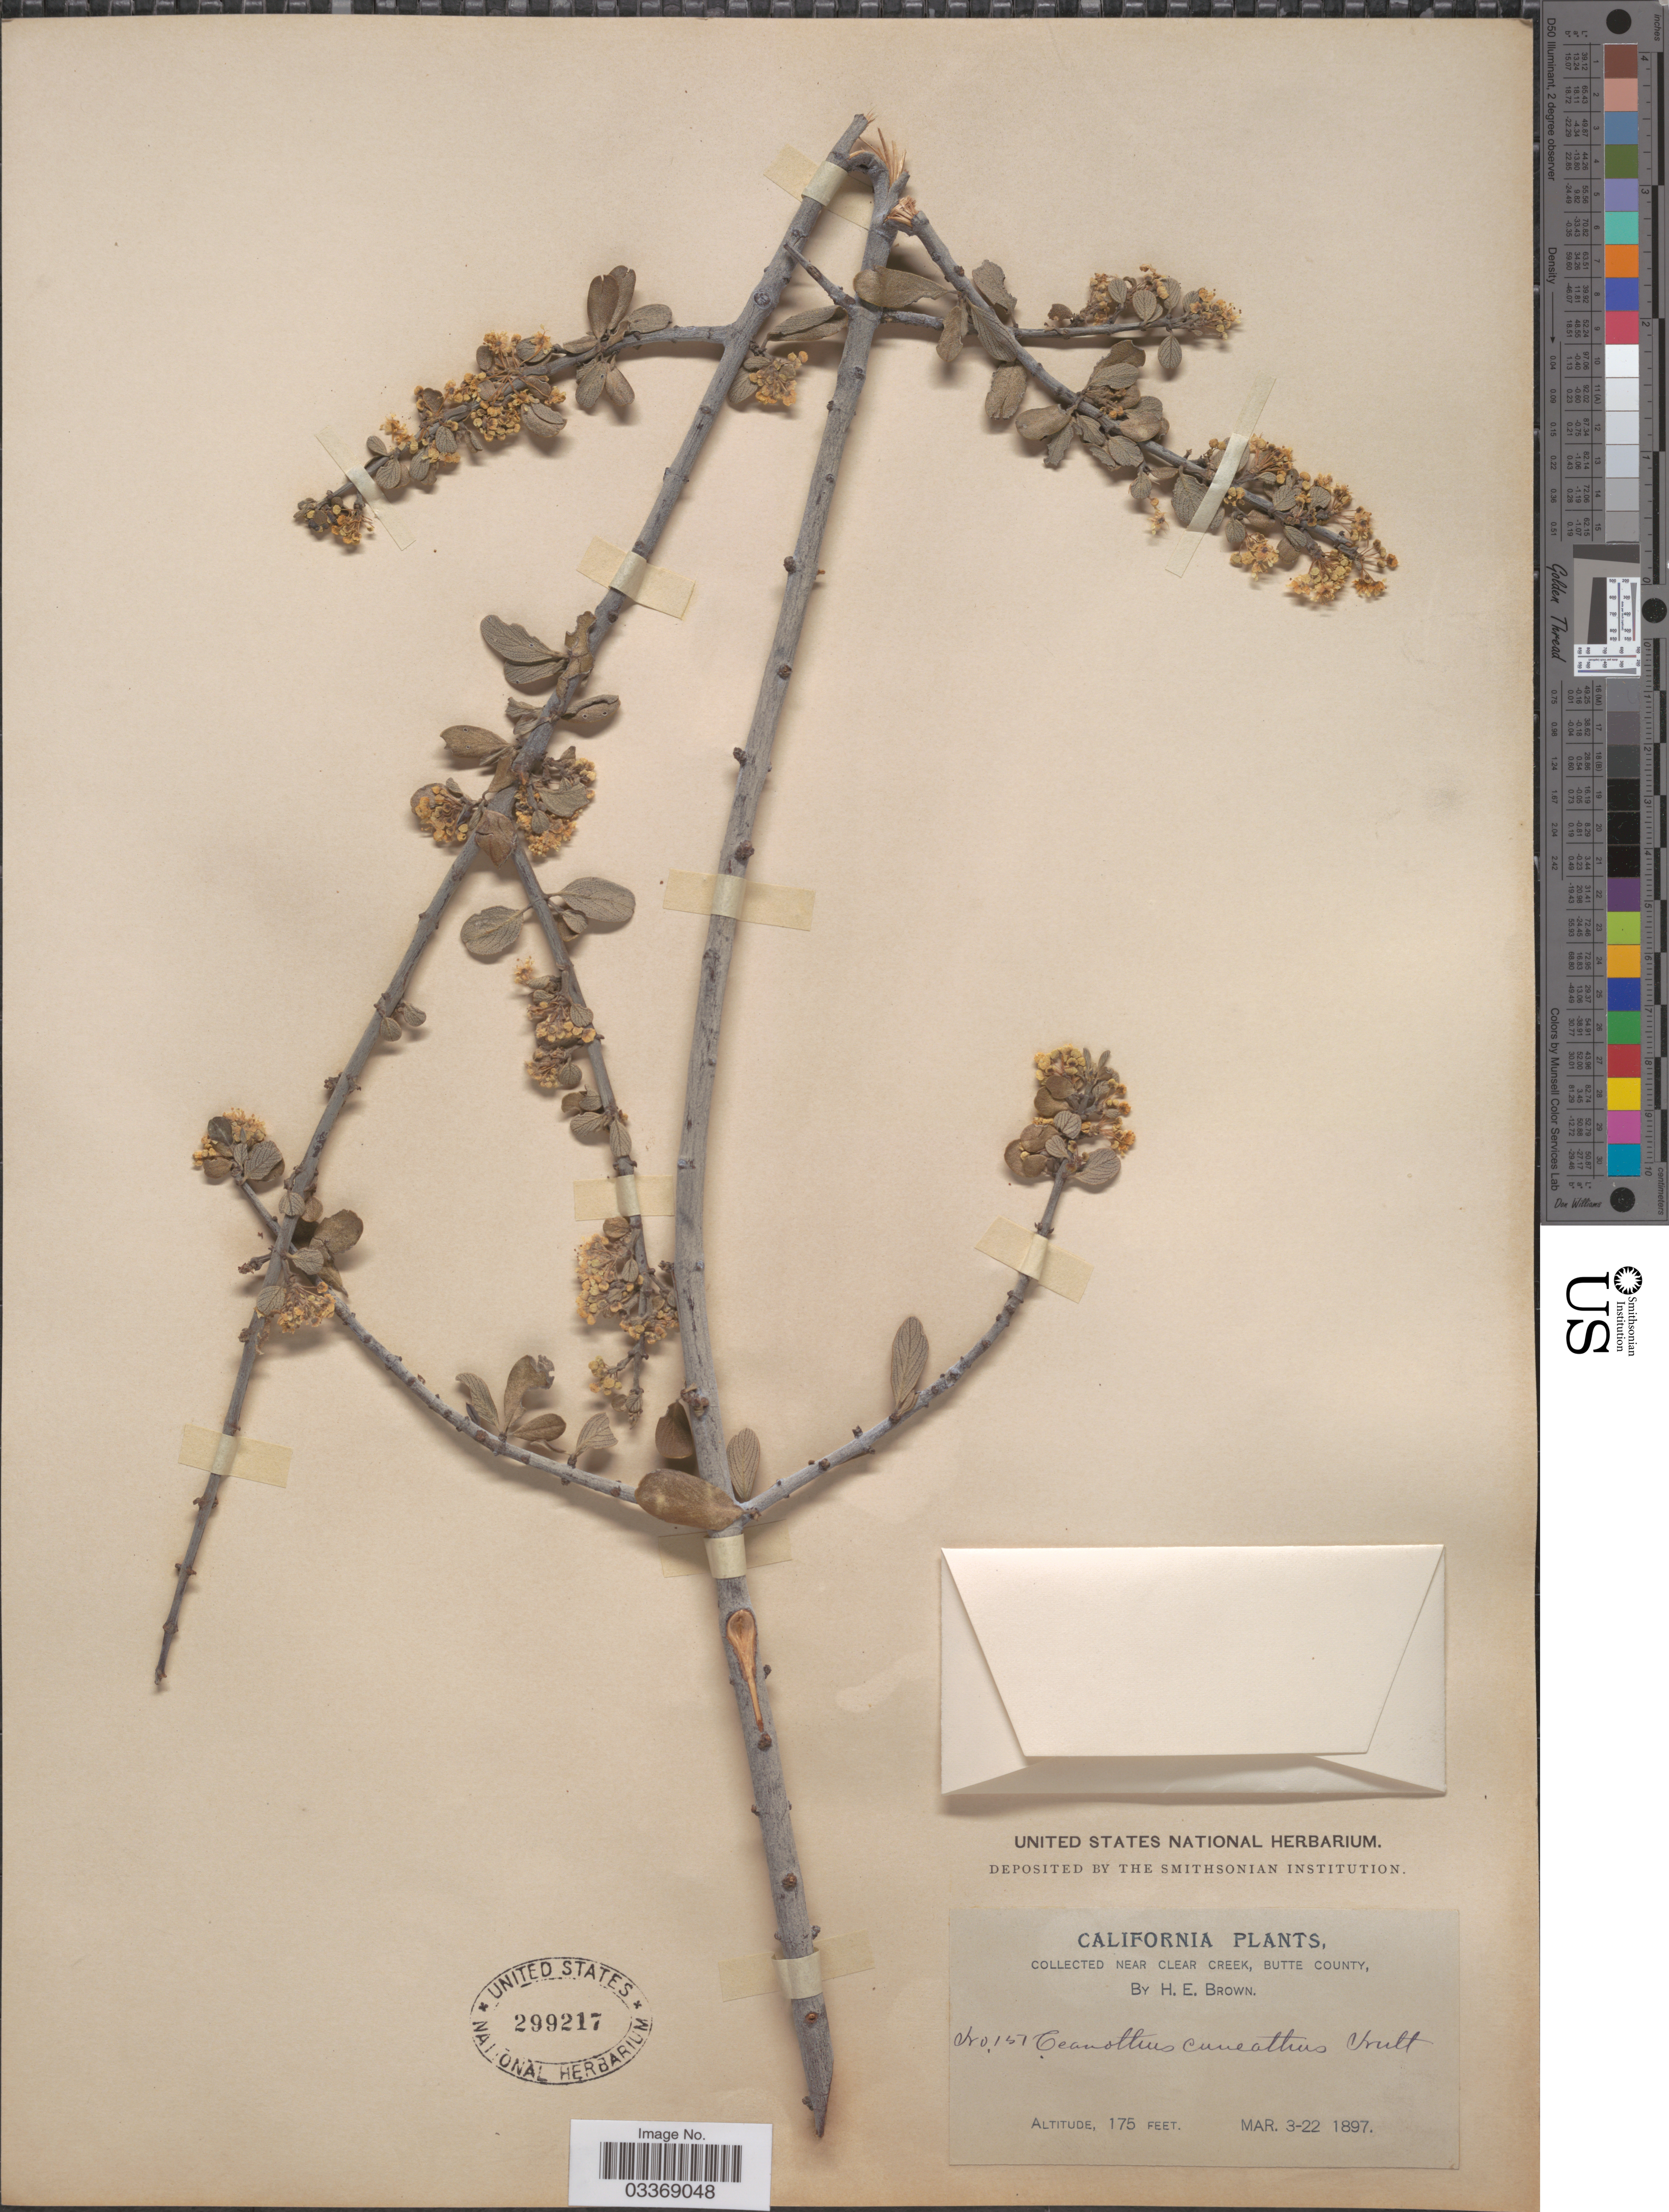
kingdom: Plantae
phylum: Tracheophyta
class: Magnoliopsida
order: Rosales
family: Rhamnaceae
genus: Ceanothus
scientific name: Ceanothus cuneatus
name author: (Hook.) Nutt.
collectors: H. E. Brown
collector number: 157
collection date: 1897-03-03/1897-03-22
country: United States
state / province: California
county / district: Butte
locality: Near Clear Creek, Butte County.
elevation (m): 53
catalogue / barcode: US 299217